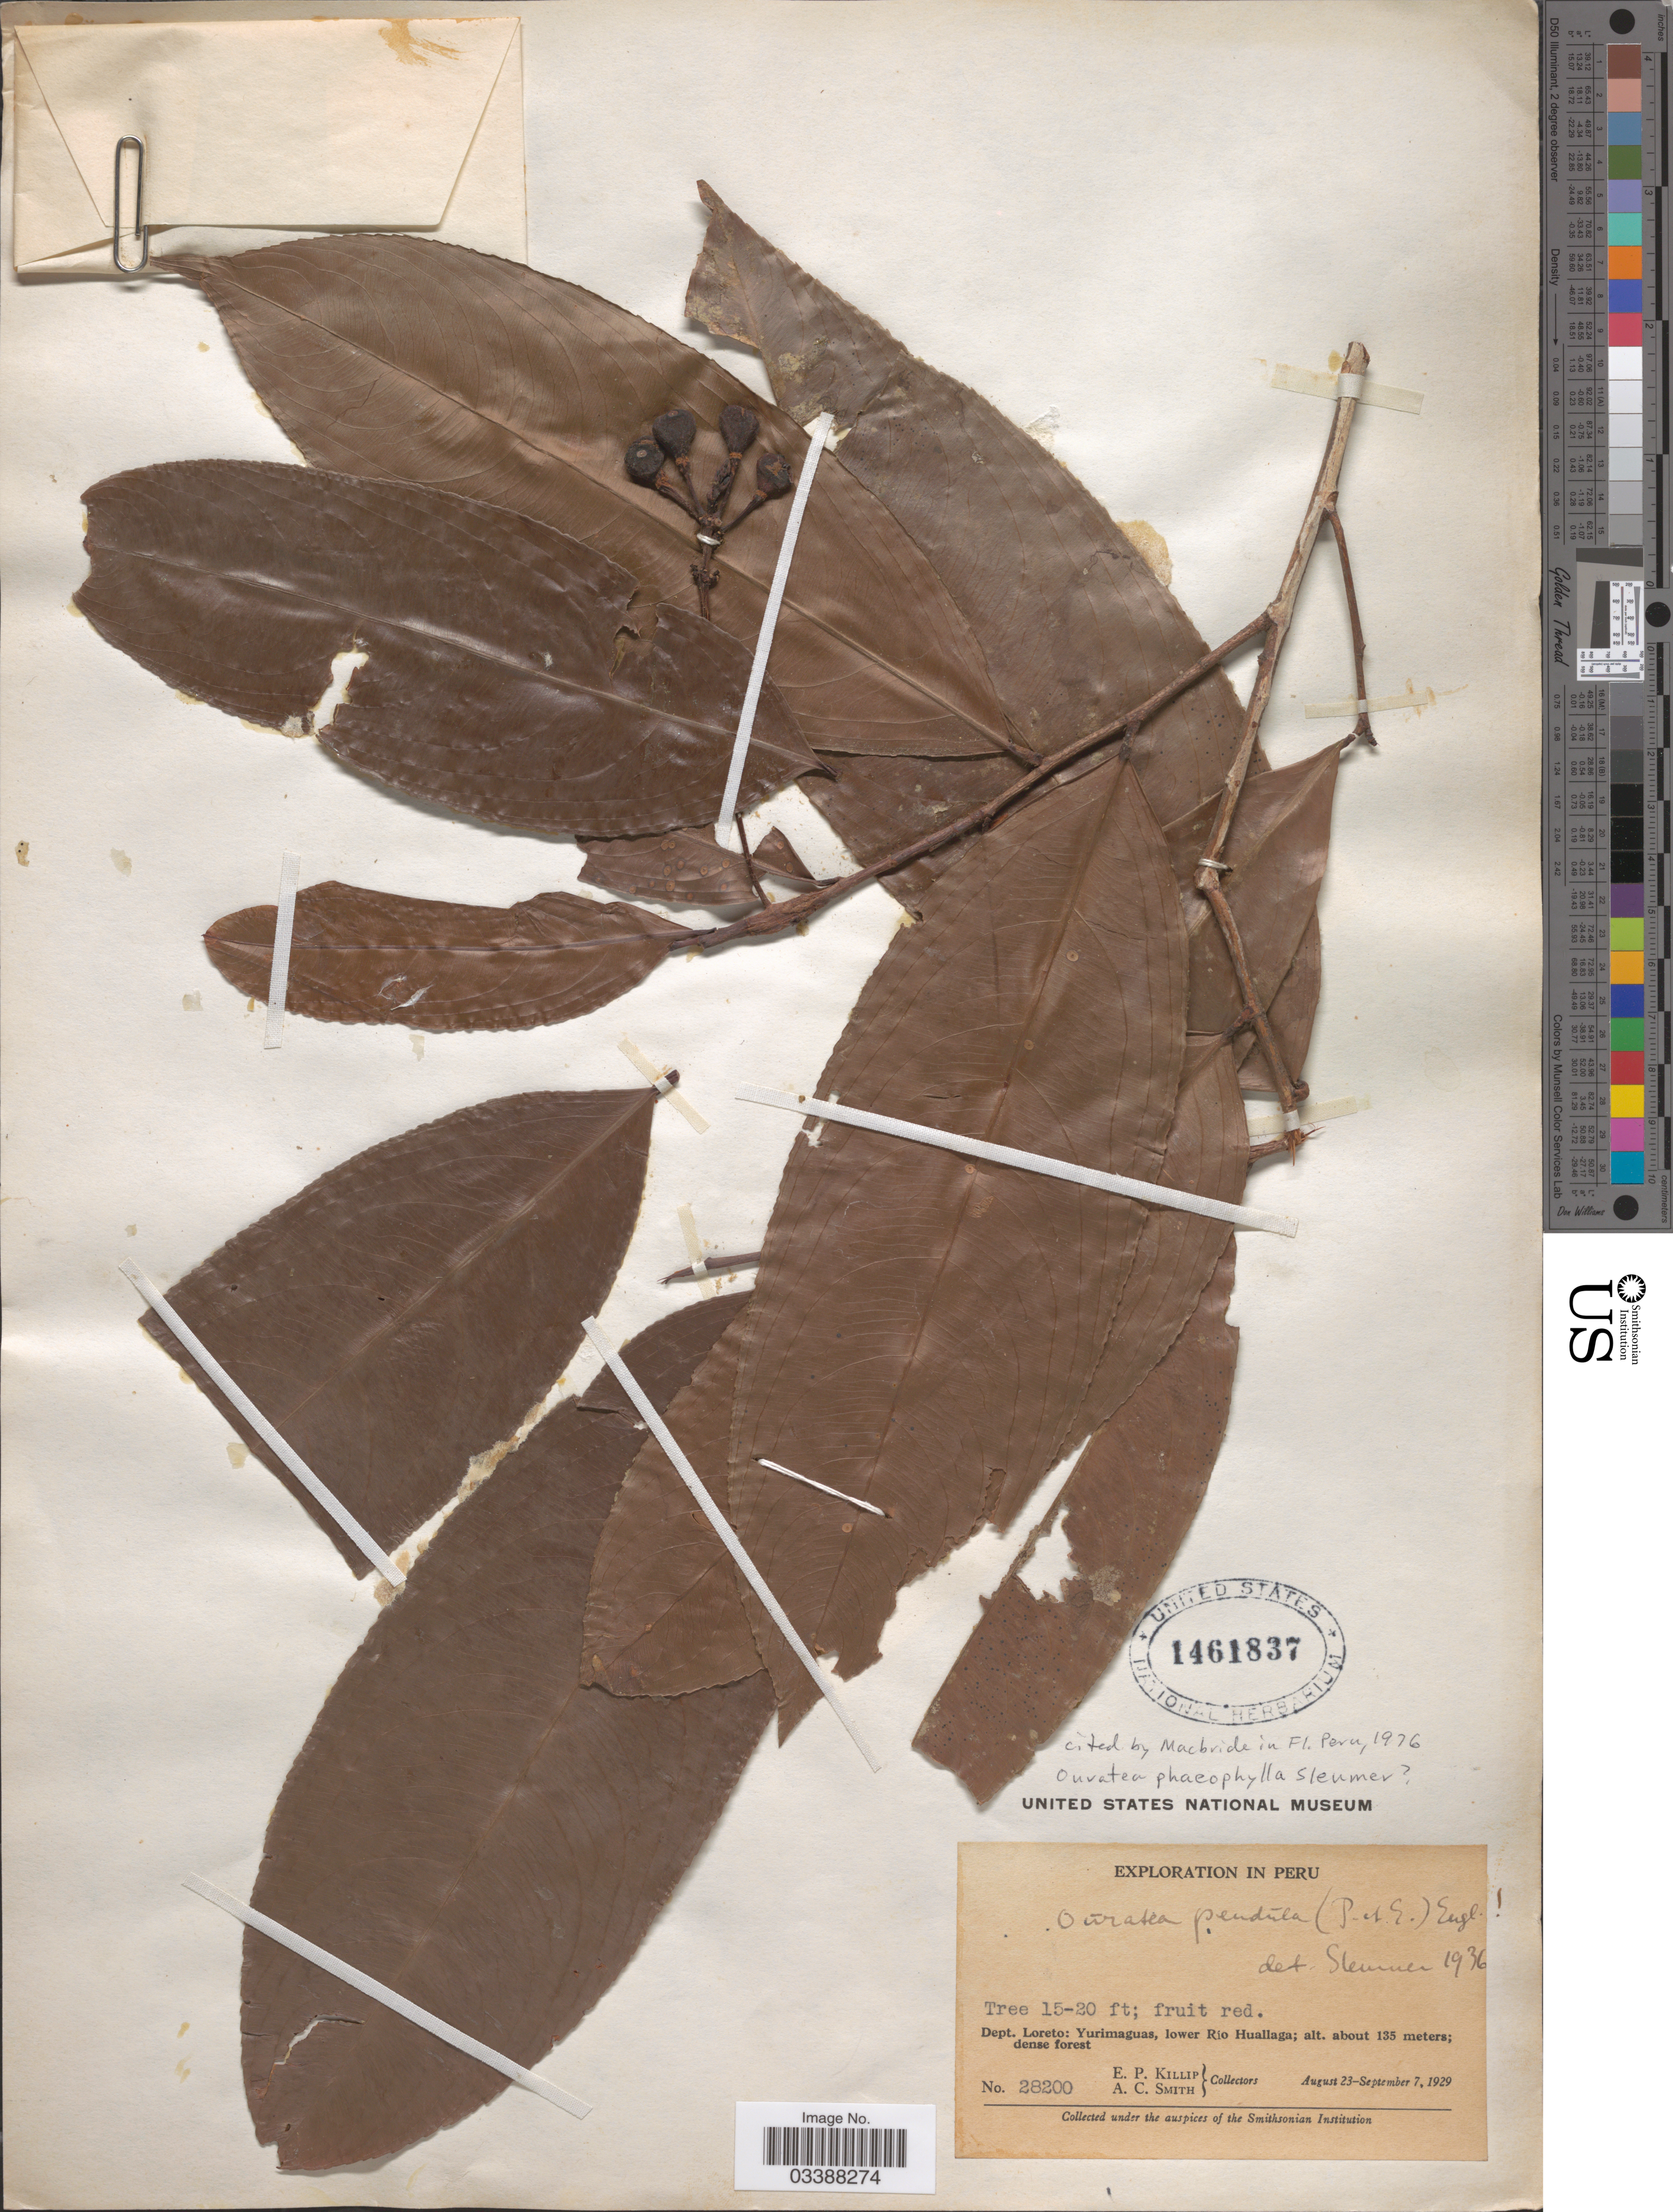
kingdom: Plantae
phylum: Tracheophyta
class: Magnoliopsida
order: Malpighiales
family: Ochnaceae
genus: Ouratea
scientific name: Ouratea phaeophylla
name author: Sleumer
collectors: E. P. Killip & A. C. Smith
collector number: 28200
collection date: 1929-08-23/1929-09-07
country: Peru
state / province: Loreto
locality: Dept. Loreto: Yurimaguas, lower Río Huallaga.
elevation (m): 135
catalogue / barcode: US 1461837